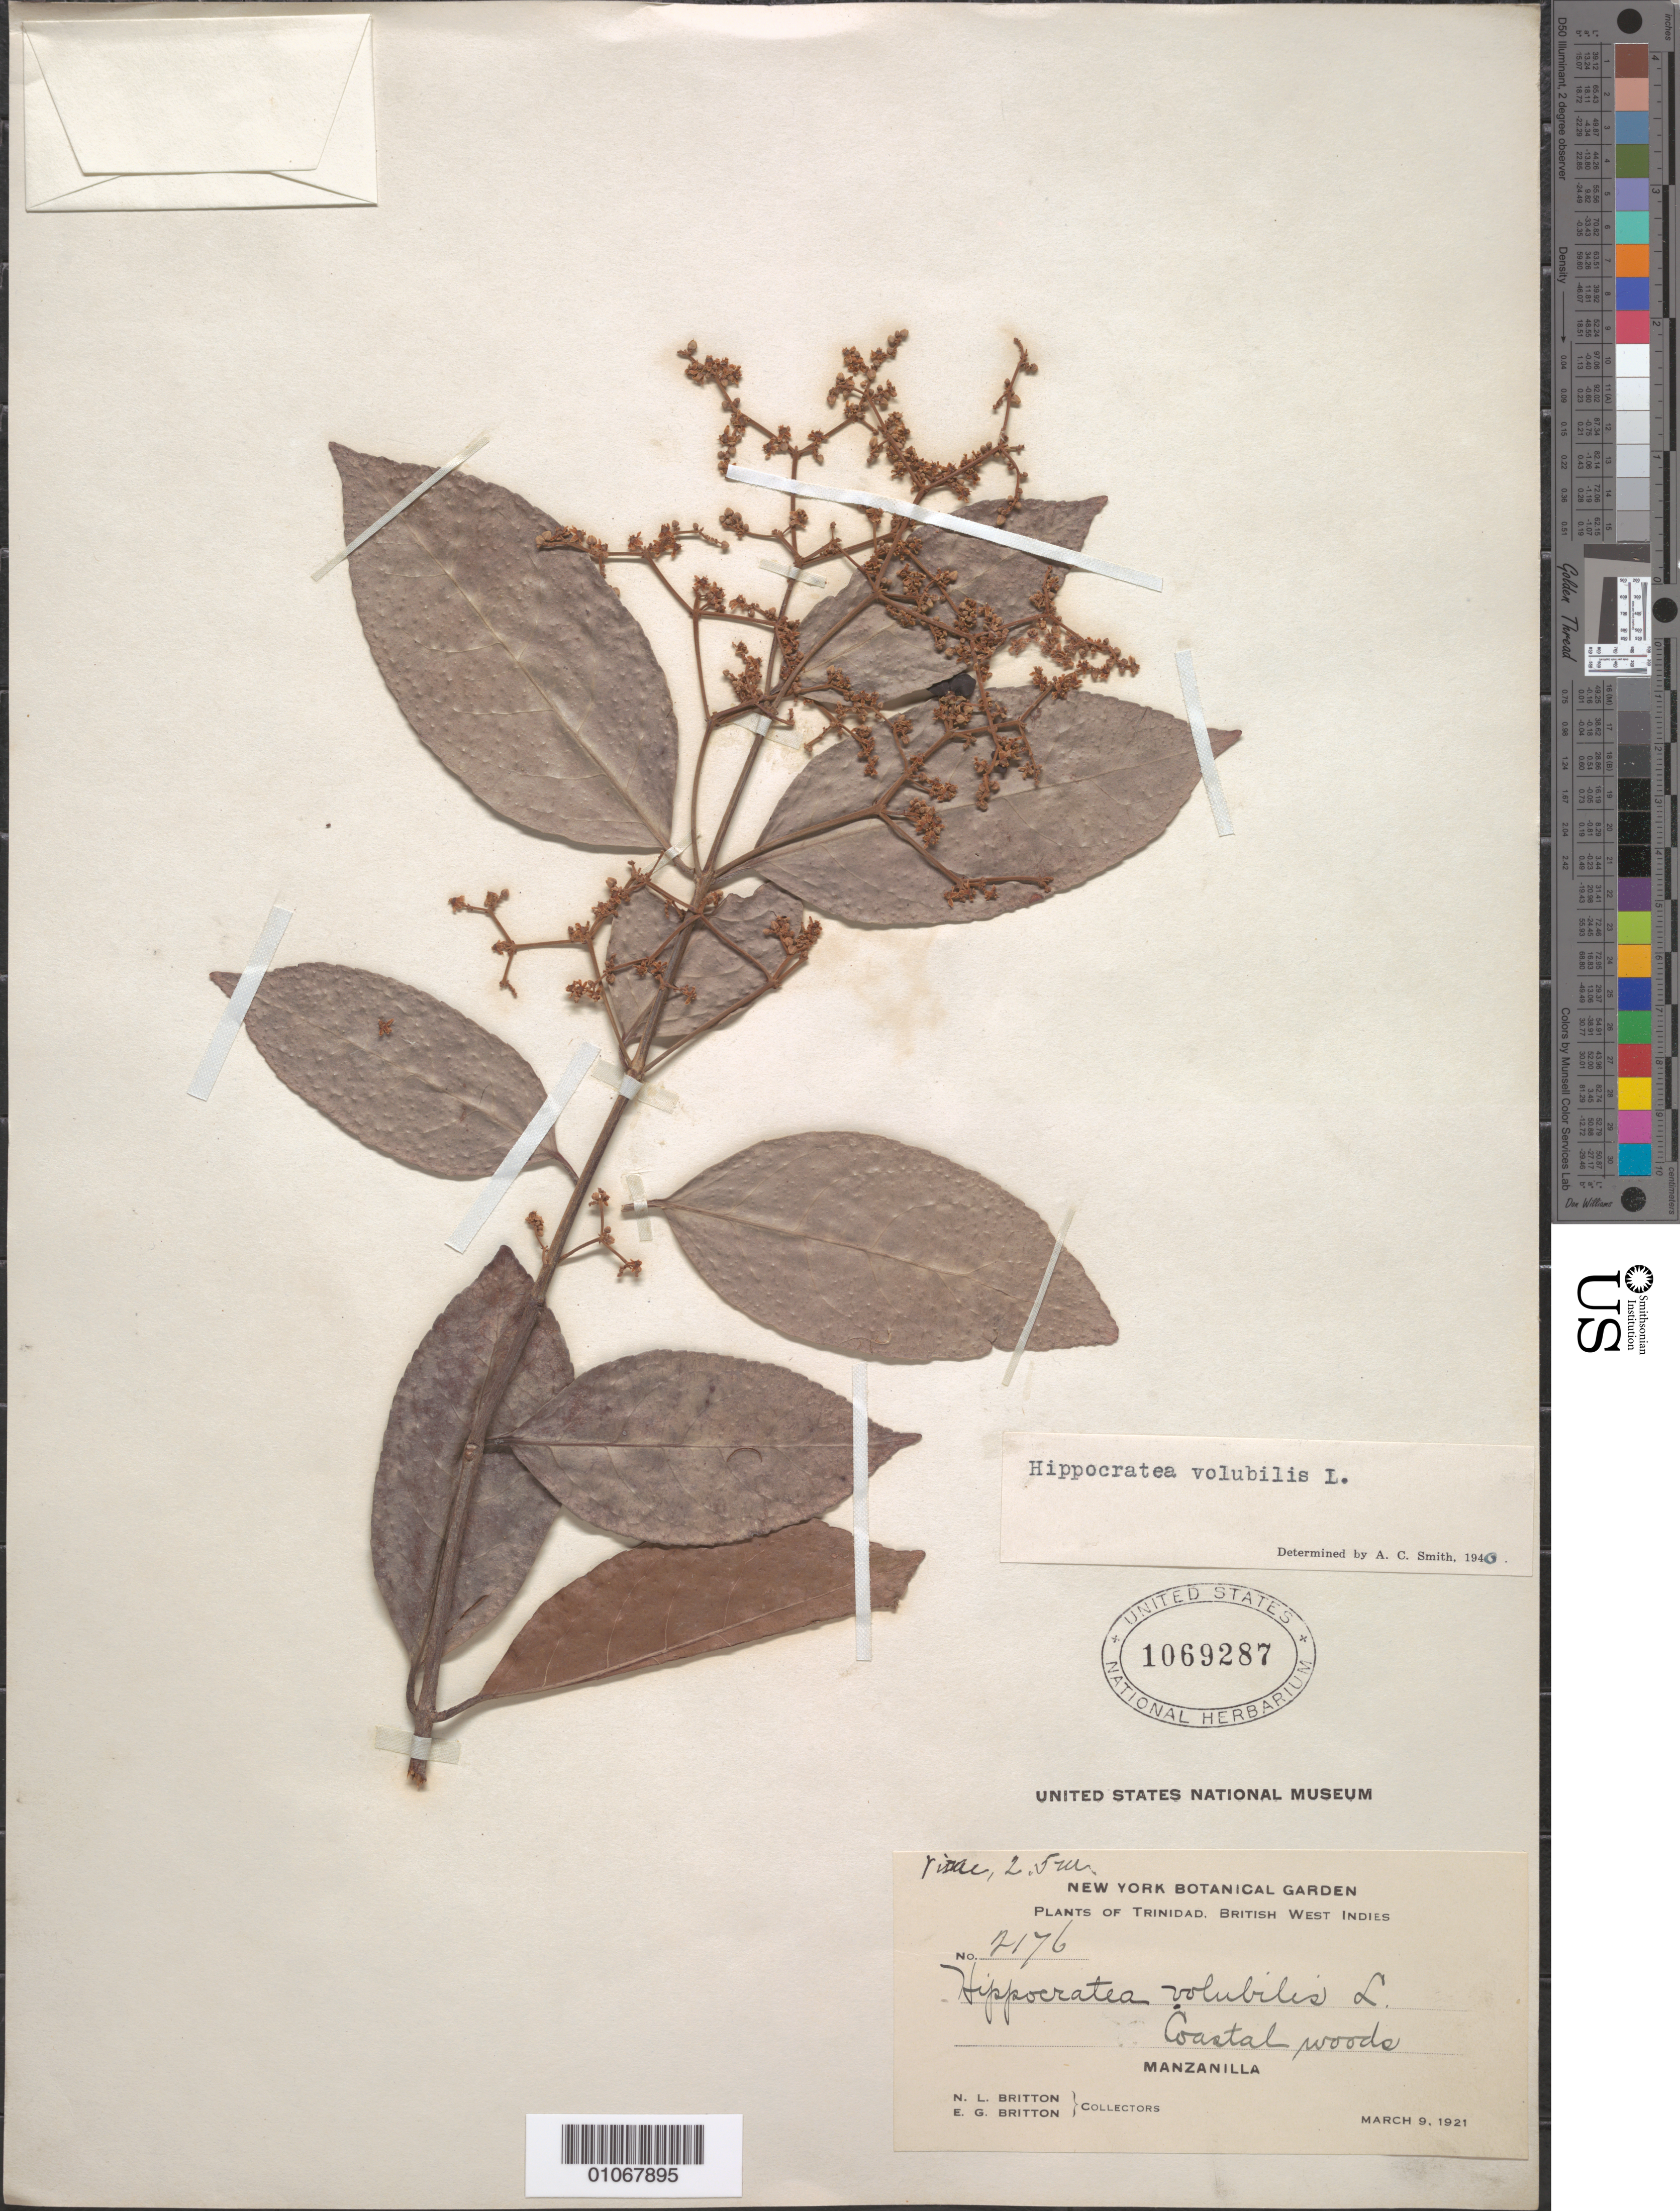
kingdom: Plantae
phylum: Tracheophyta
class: Magnoliopsida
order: Celastrales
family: Celastraceae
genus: Hippocratea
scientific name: Hippocratea volubilis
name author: L.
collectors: N. Britton & E. G. Britton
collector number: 2176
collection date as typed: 09 Mar 1921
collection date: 1921-03-09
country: Trinidad and Tobago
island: Trinidad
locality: Manzanilla.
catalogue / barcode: US 1069287